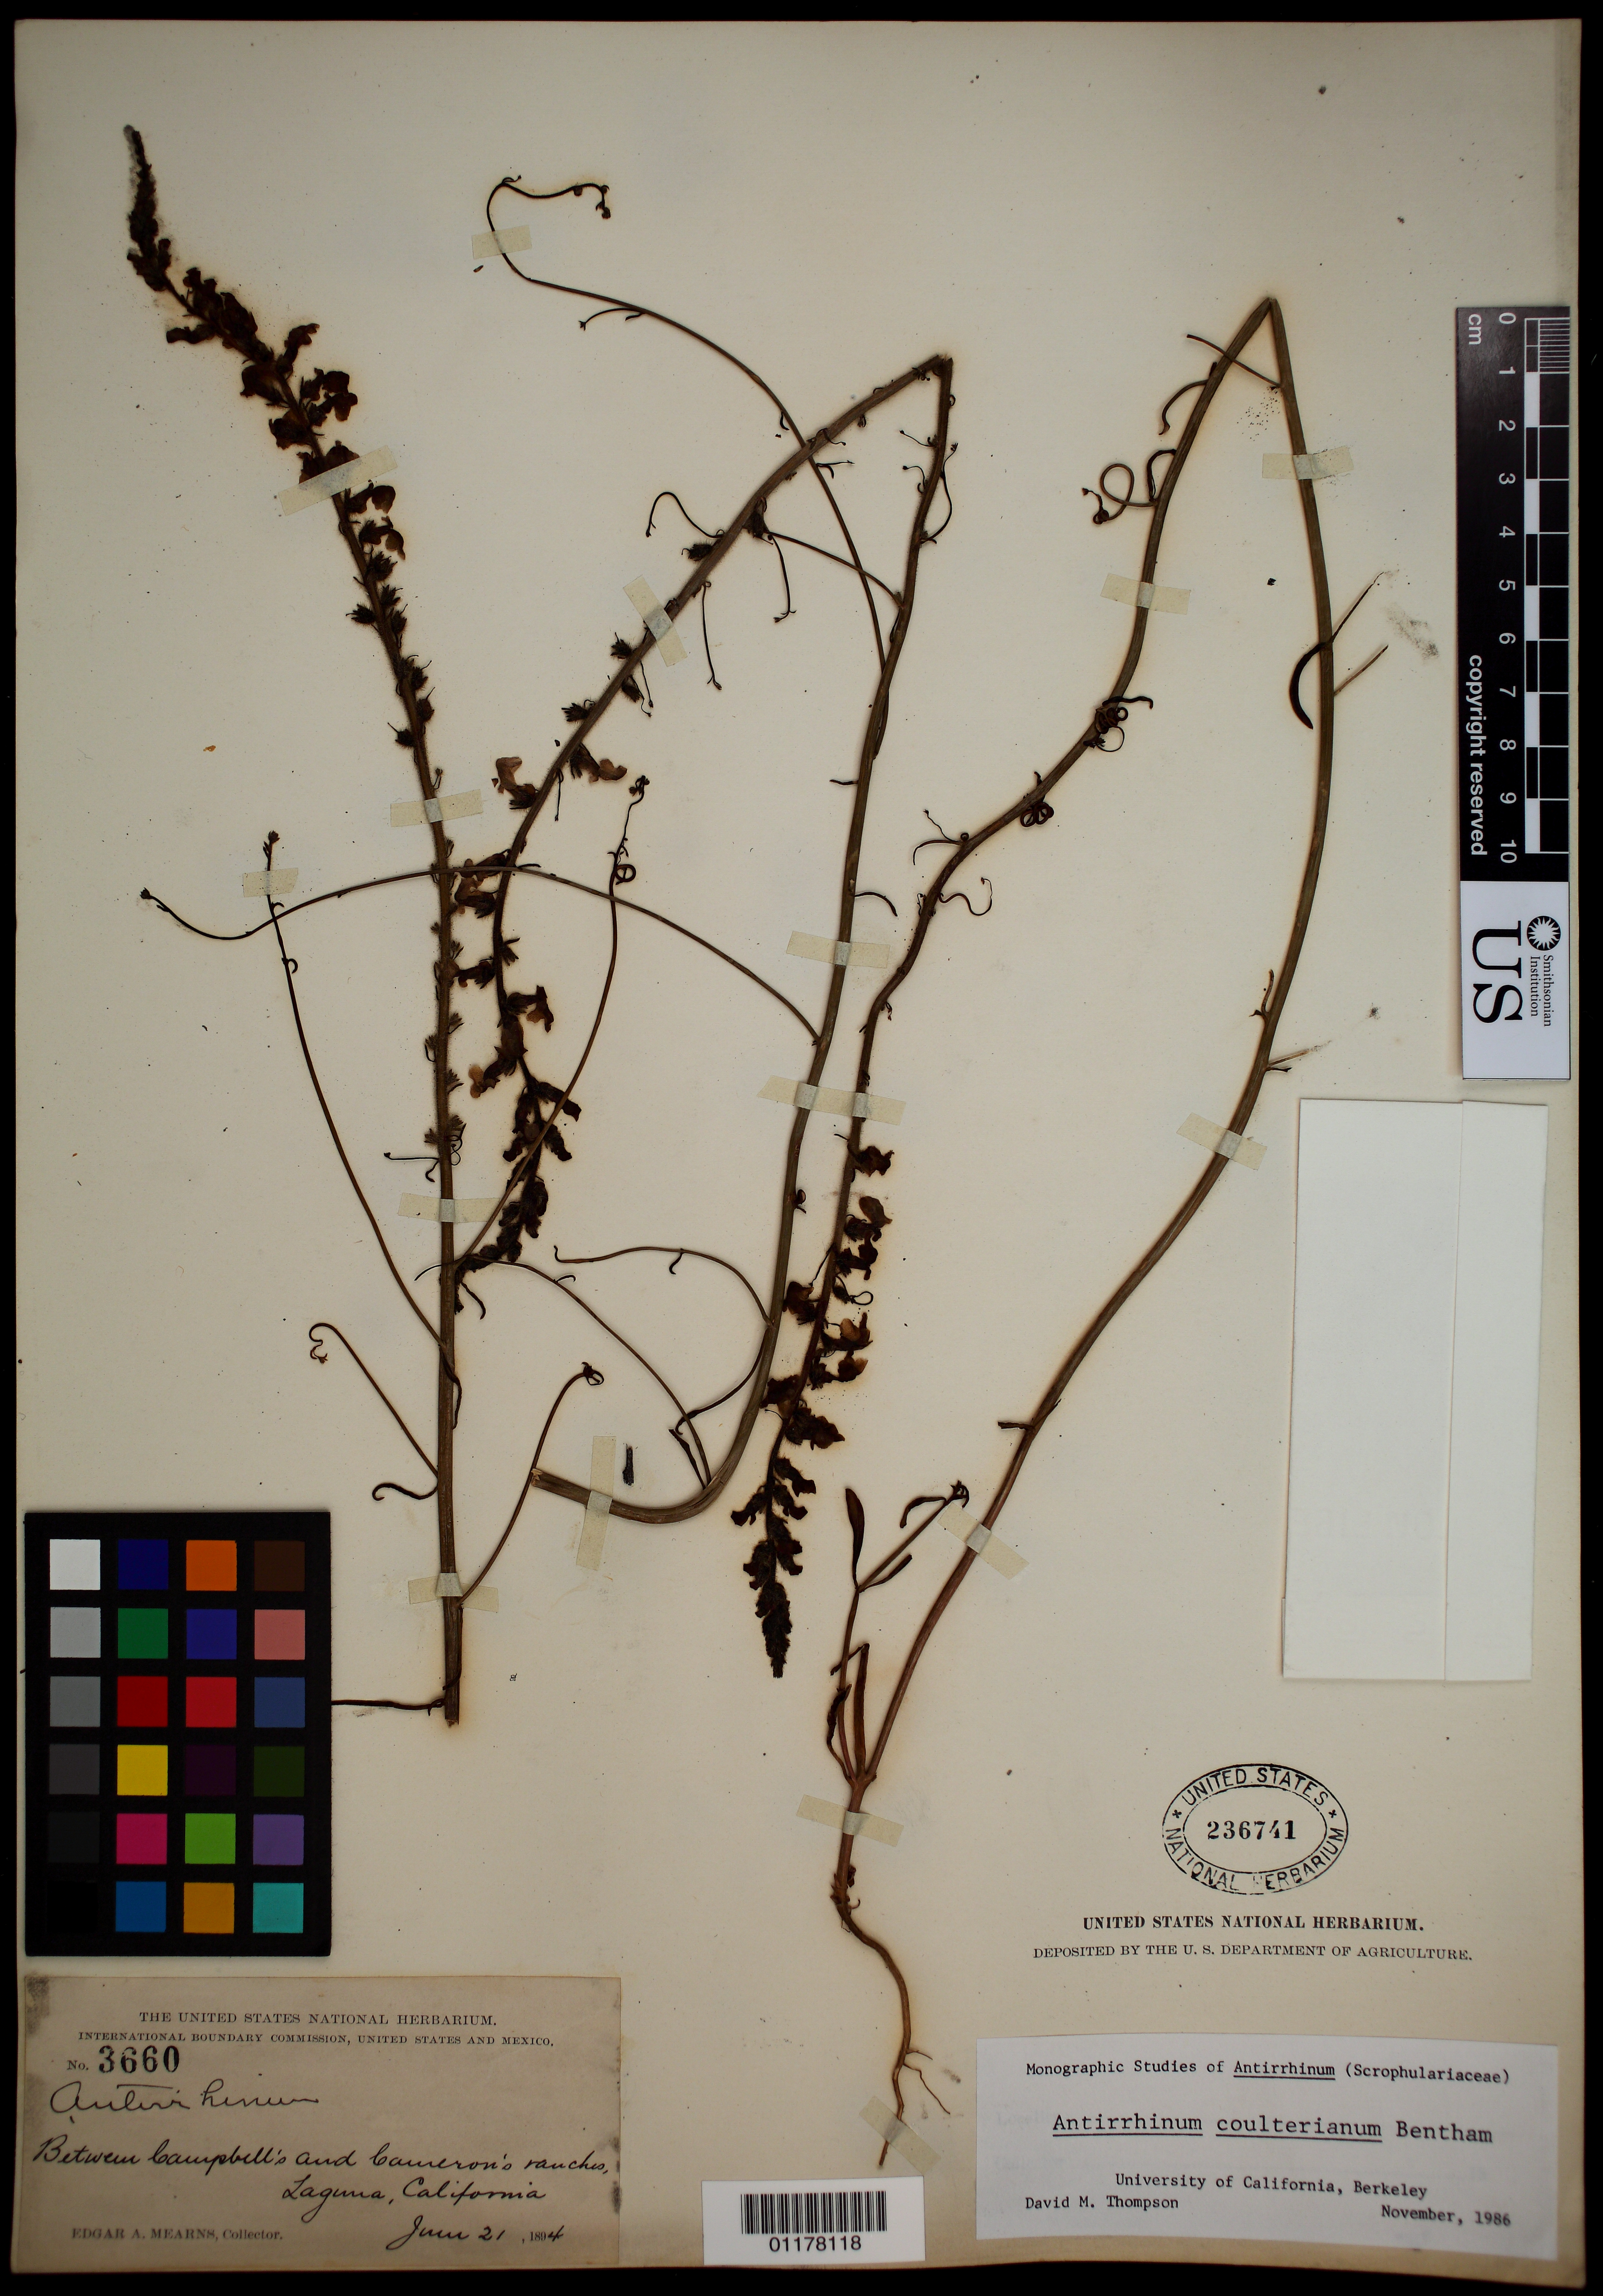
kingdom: Plantae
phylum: Tracheophyta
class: Magnoliopsida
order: Lamiales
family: Plantaginaceae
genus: Sairocarpus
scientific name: Sairocarpus coulterianus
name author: (Benth.) D.A. Sutton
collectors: E. A. Mearns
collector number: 3660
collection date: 1894-06-21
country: United States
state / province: California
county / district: Orange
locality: Laguna, between Campbell's and Cameron's ranches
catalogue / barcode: US 236741